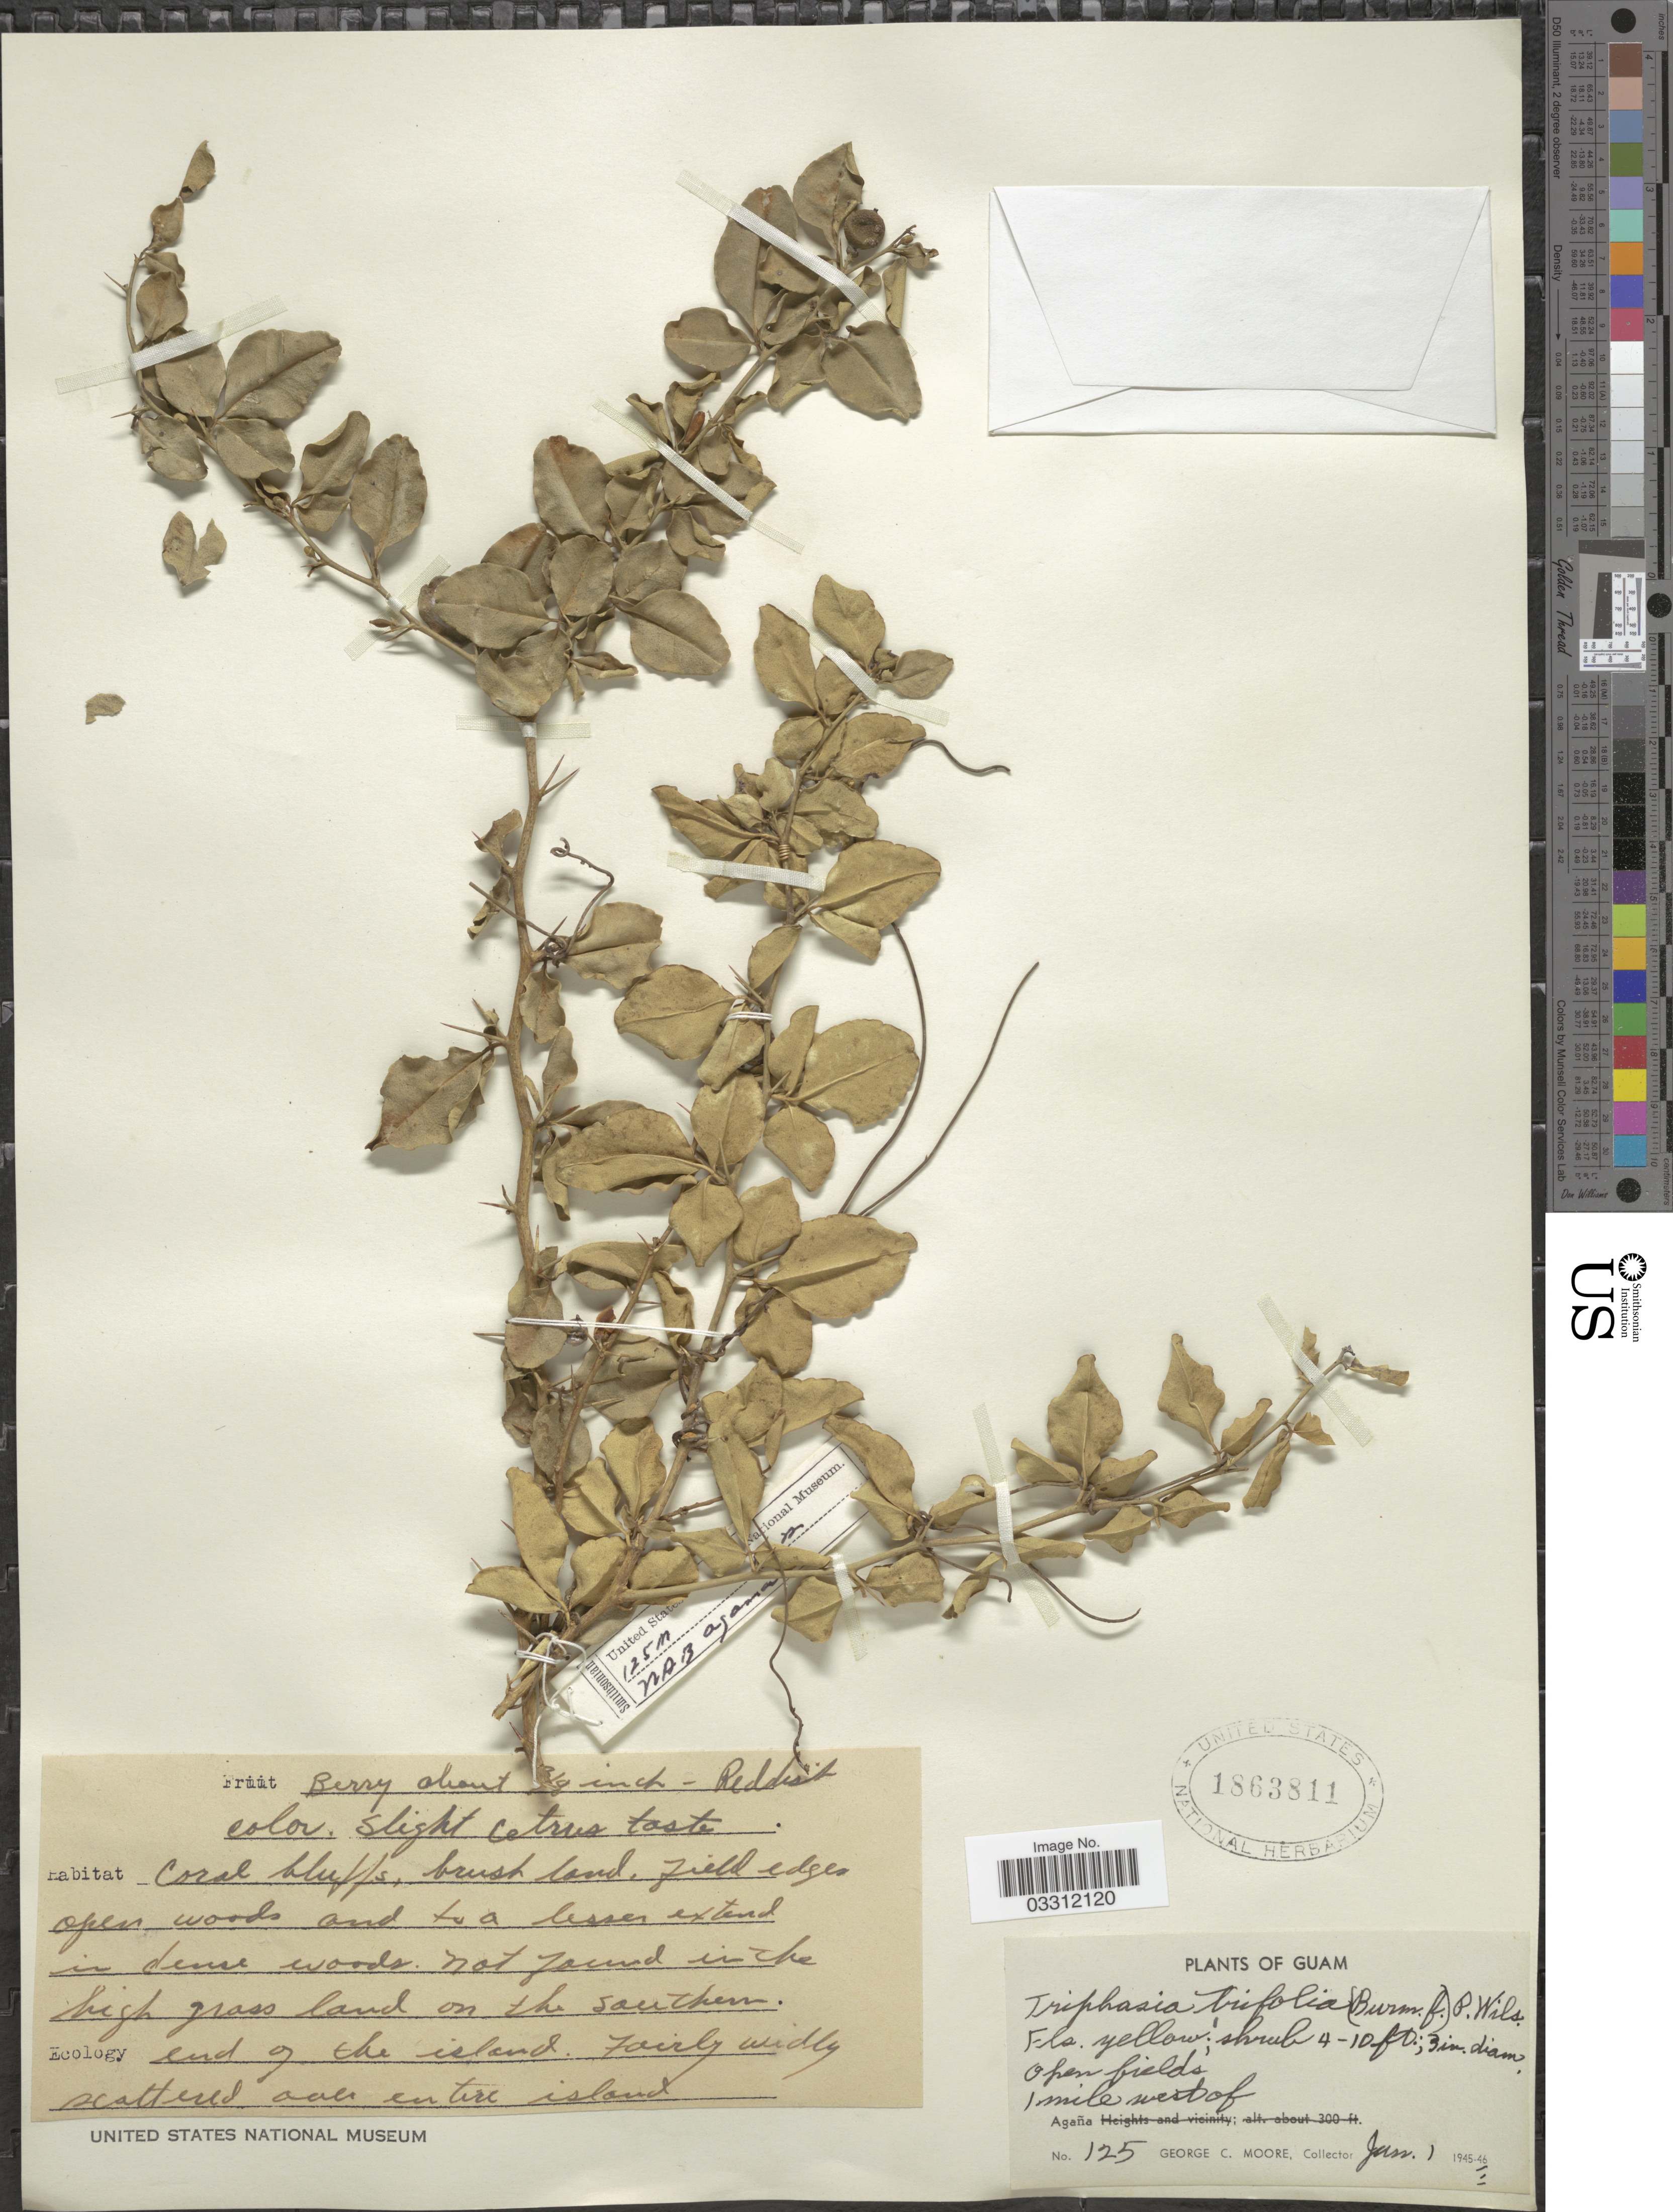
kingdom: Plantae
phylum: Tracheophyta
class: Magnoliopsida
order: Sapindales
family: Rutaceae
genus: Triphasia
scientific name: Triphasia trifolia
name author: (Burm. f.) P. Wilson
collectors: G. C. Moore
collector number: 125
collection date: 1946-01-01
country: Guam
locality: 1 mile west of Agaña.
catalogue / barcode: US 1863811